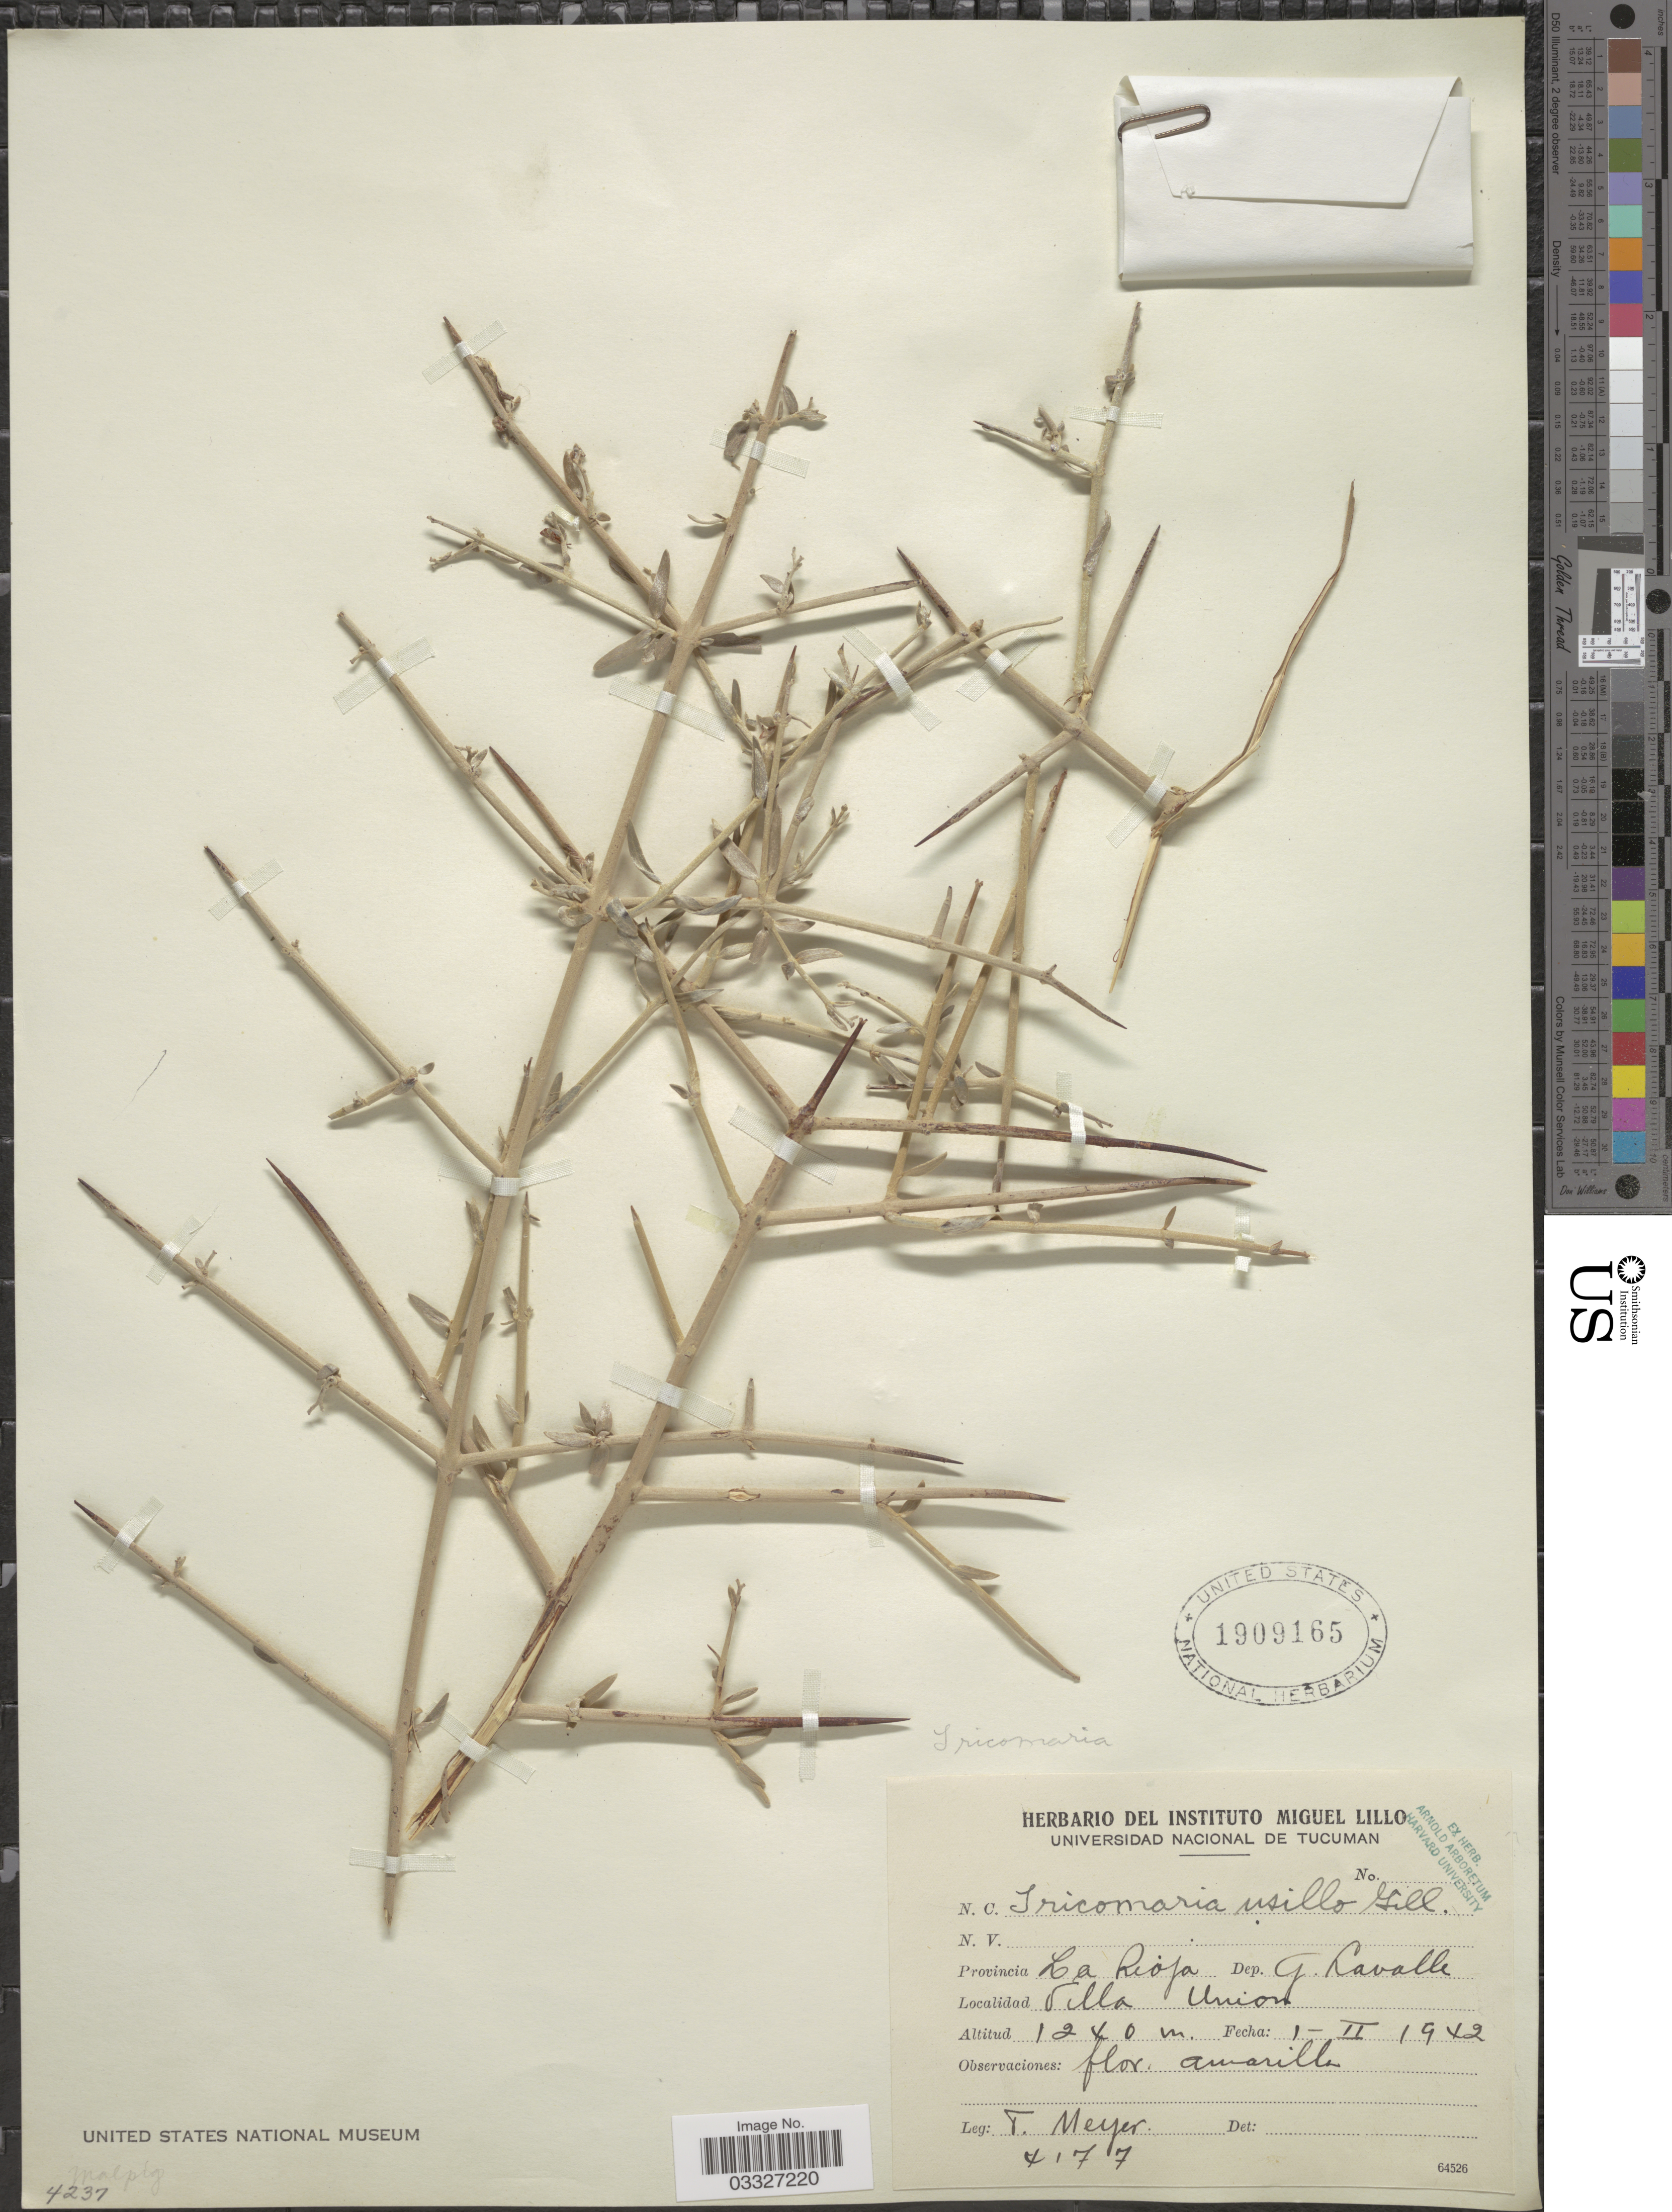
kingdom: Plantae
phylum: Tracheophyta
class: Magnoliopsida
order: Malpighiales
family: Malpighiaceae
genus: Tricomaria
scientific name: Tricomaria usillo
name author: Hook. & Arn.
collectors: T. Meyer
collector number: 4177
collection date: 1942-02-01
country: Argentina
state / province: La Rioja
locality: Dep. G. Lavalle. Villa Union. Iricomaria [unsure placement]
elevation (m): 1240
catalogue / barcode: US 1909165